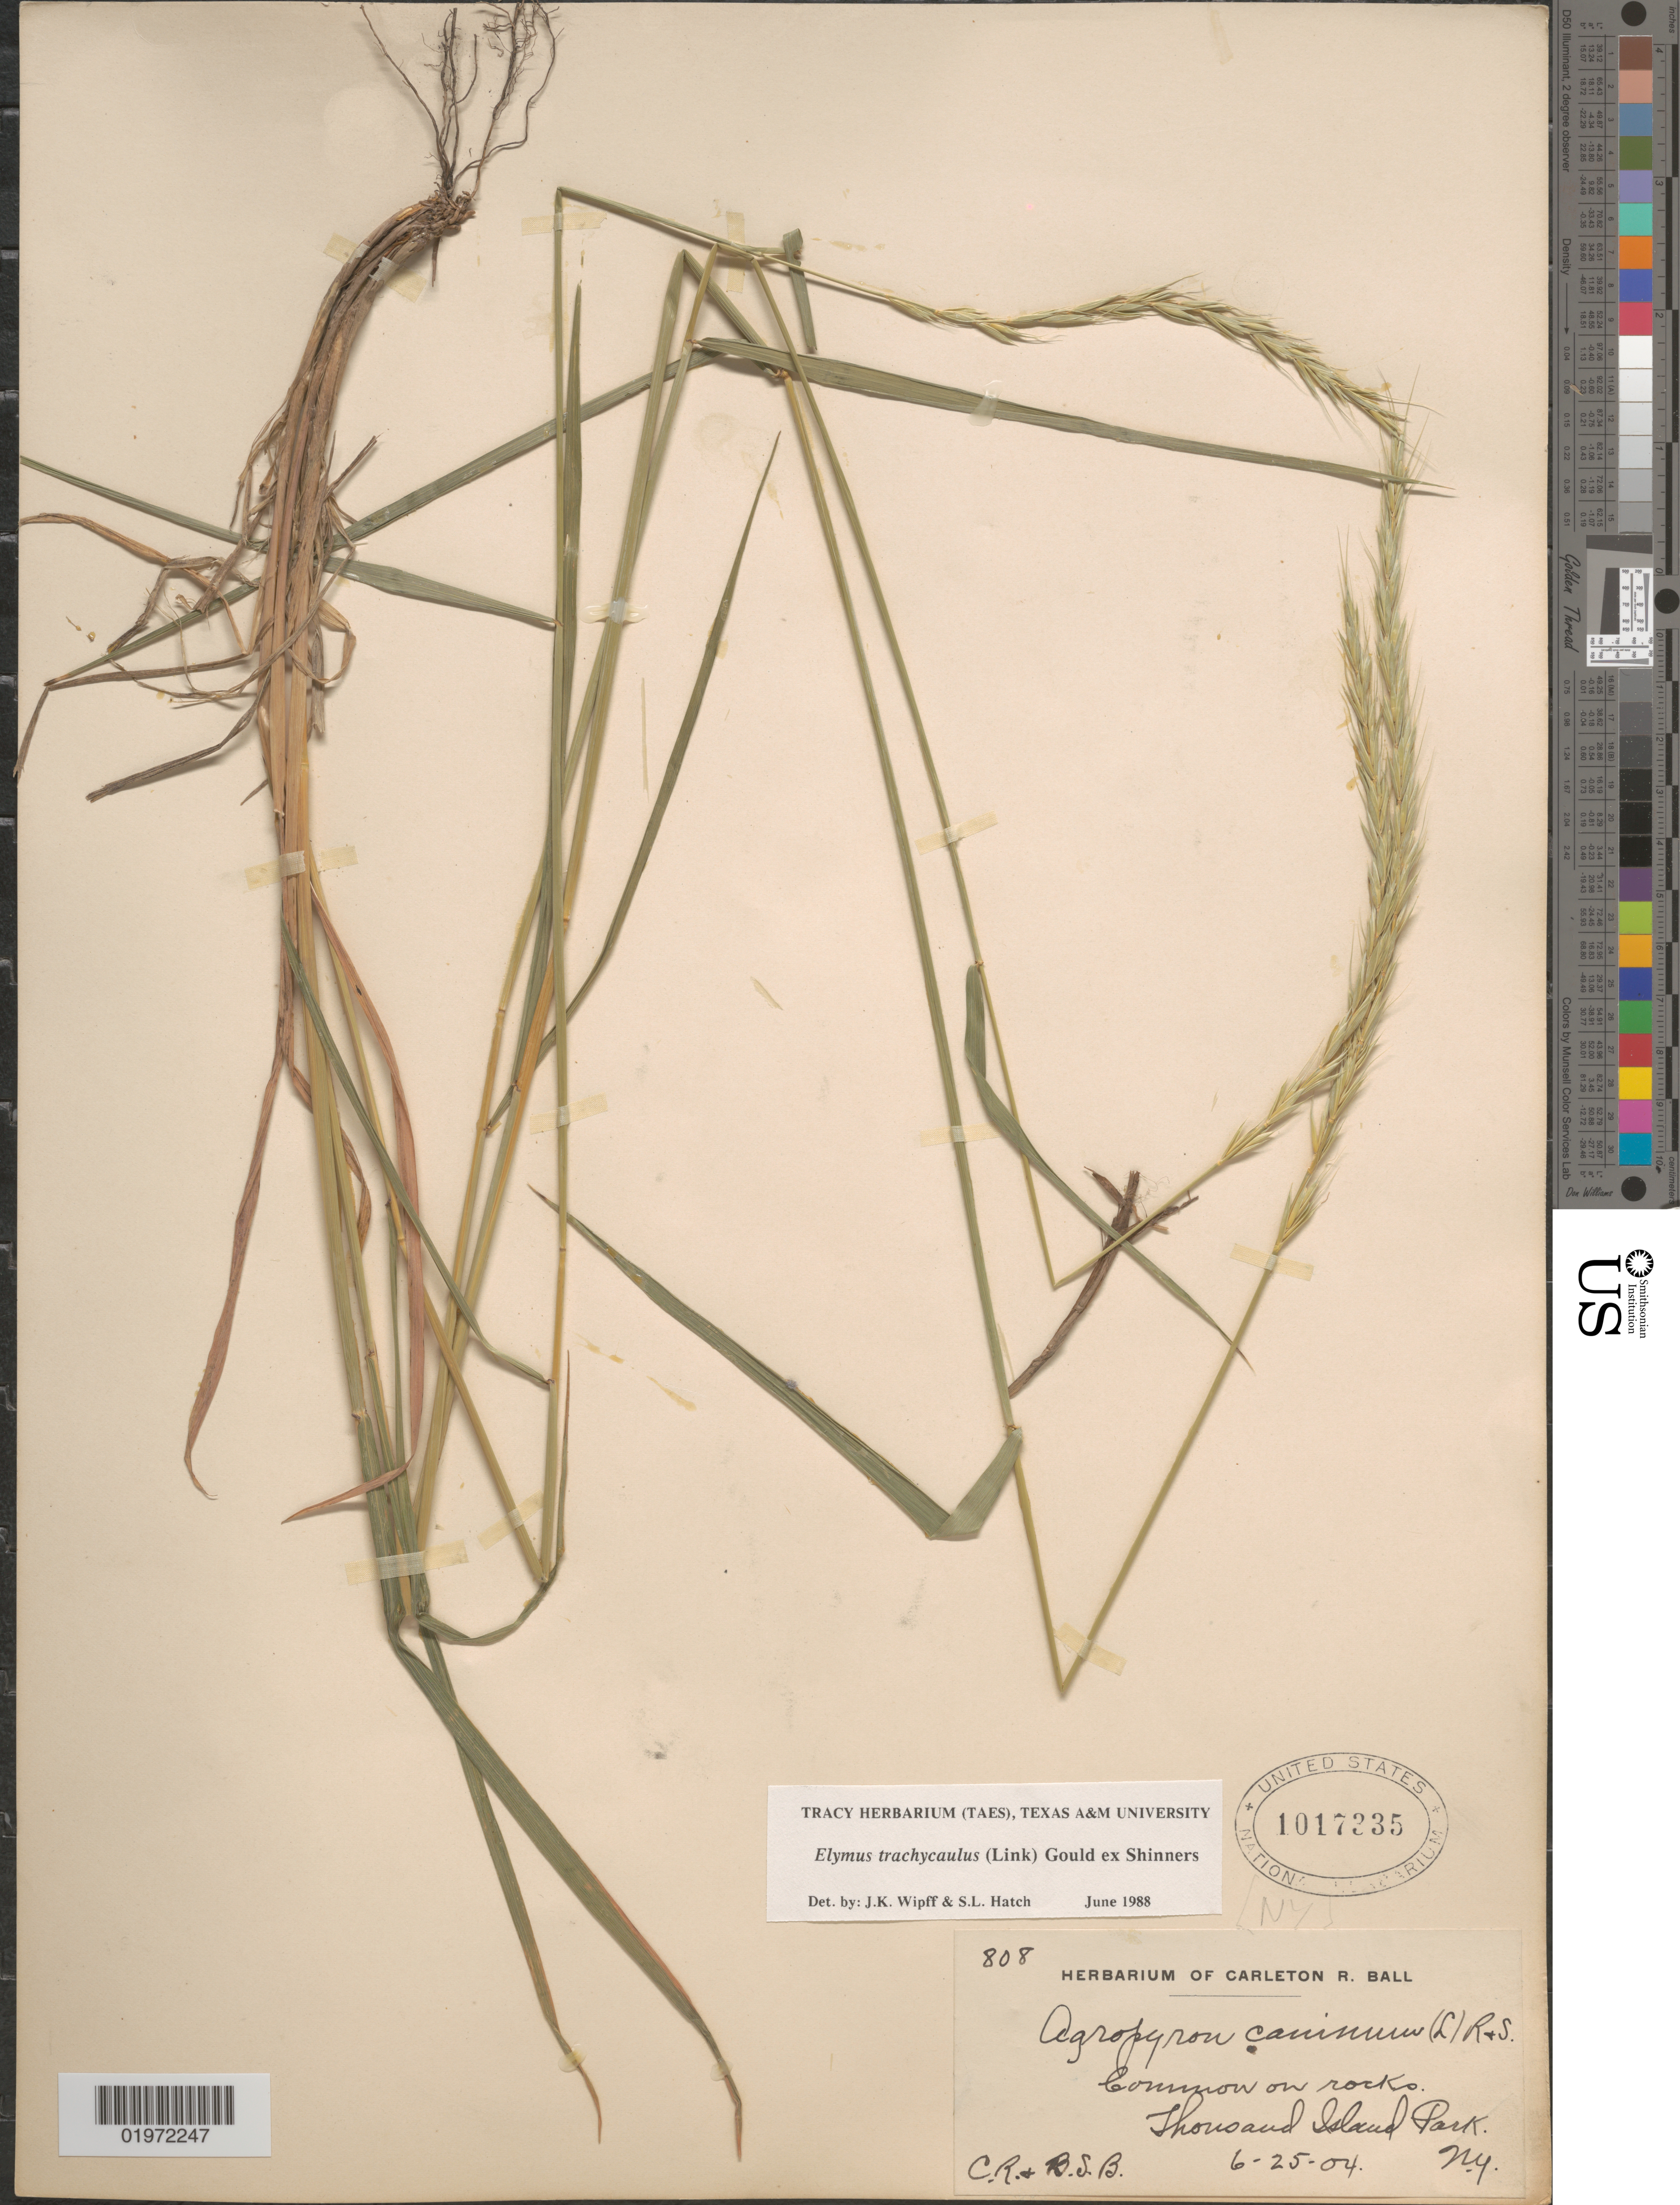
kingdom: Plantae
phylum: Tracheophyta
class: Liliopsida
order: Poales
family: Poaceae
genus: Elymus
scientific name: Elymus trachycaulus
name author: (Link) Gould ex Shinners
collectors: C. R. Ball & B. S. Ball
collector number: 808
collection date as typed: Transcribed d/m/y: 25/6/4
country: United States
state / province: New York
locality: Common on rocks. Thousand Island Park.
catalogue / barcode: US 1017335